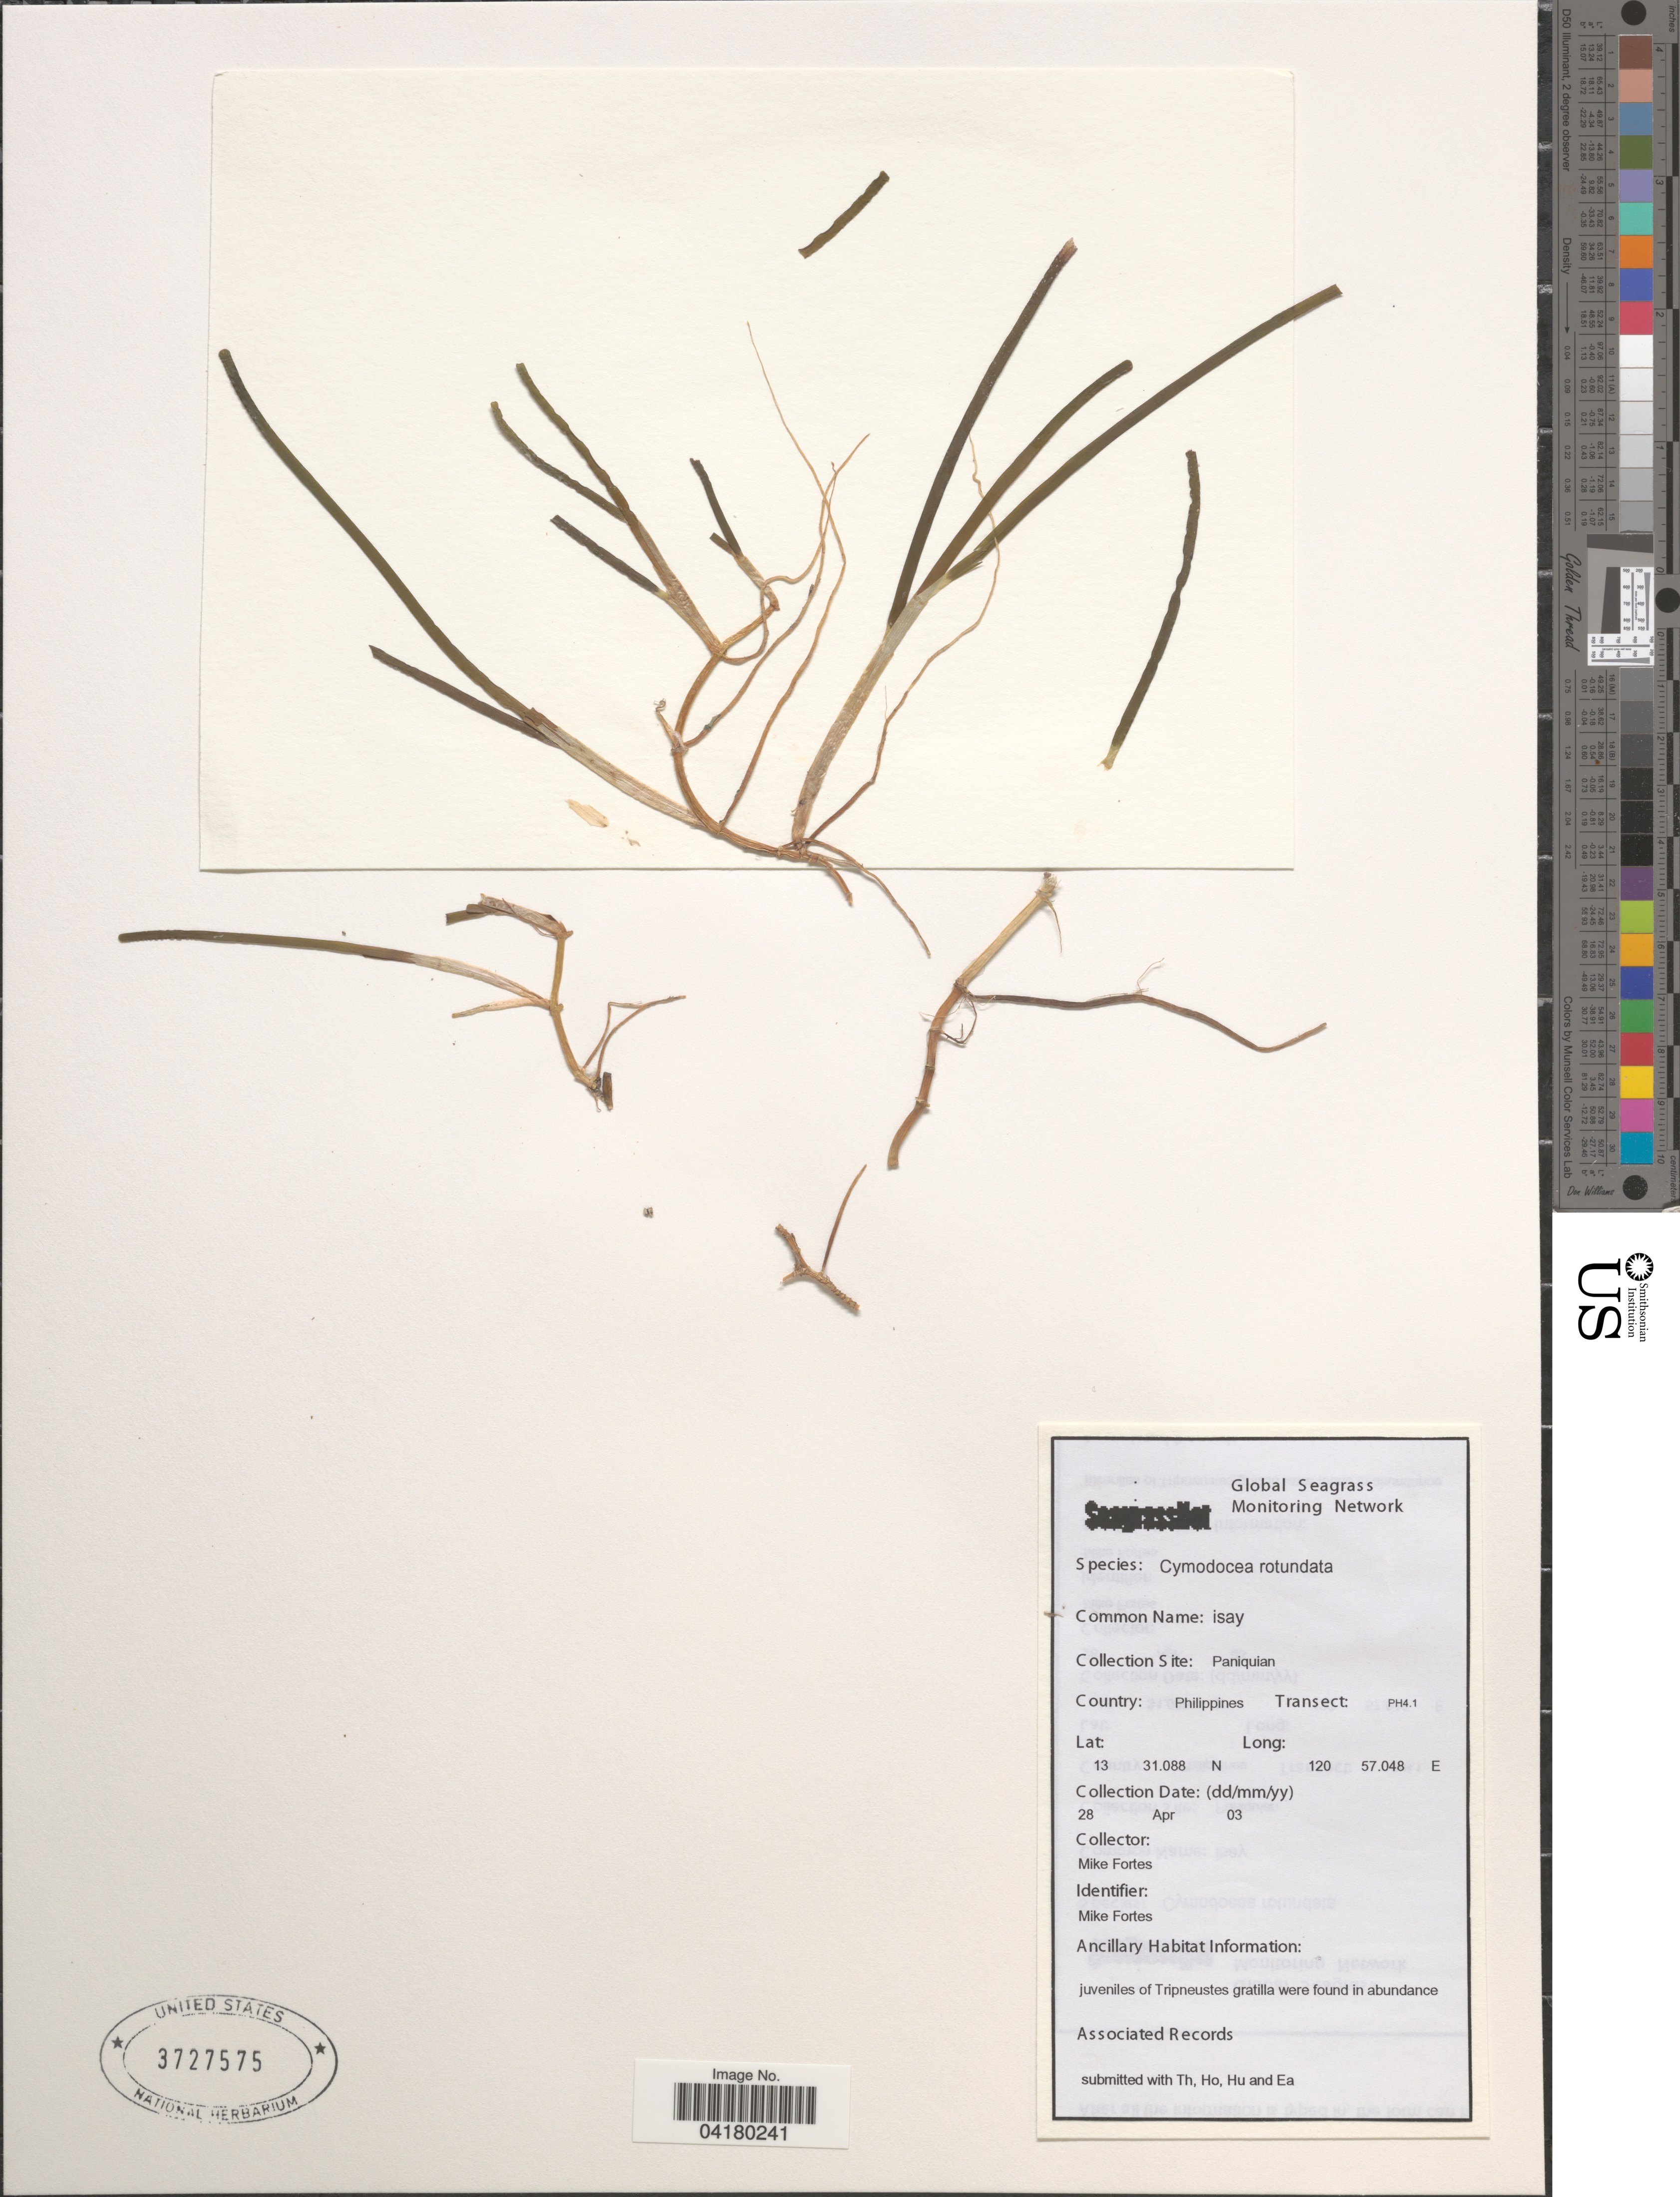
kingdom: Plantae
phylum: Tracheophyta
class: Liliopsida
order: Alismatales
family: Cymodoceaceae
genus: Cymodocea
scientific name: Cymodocea rotundata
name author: Asch. & Schweinf.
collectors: M. Fortes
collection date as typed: Transcribed d/m/y: 28/4/3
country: Philippines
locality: Paniquian. Transect: PH4.1.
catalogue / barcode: US 3727575